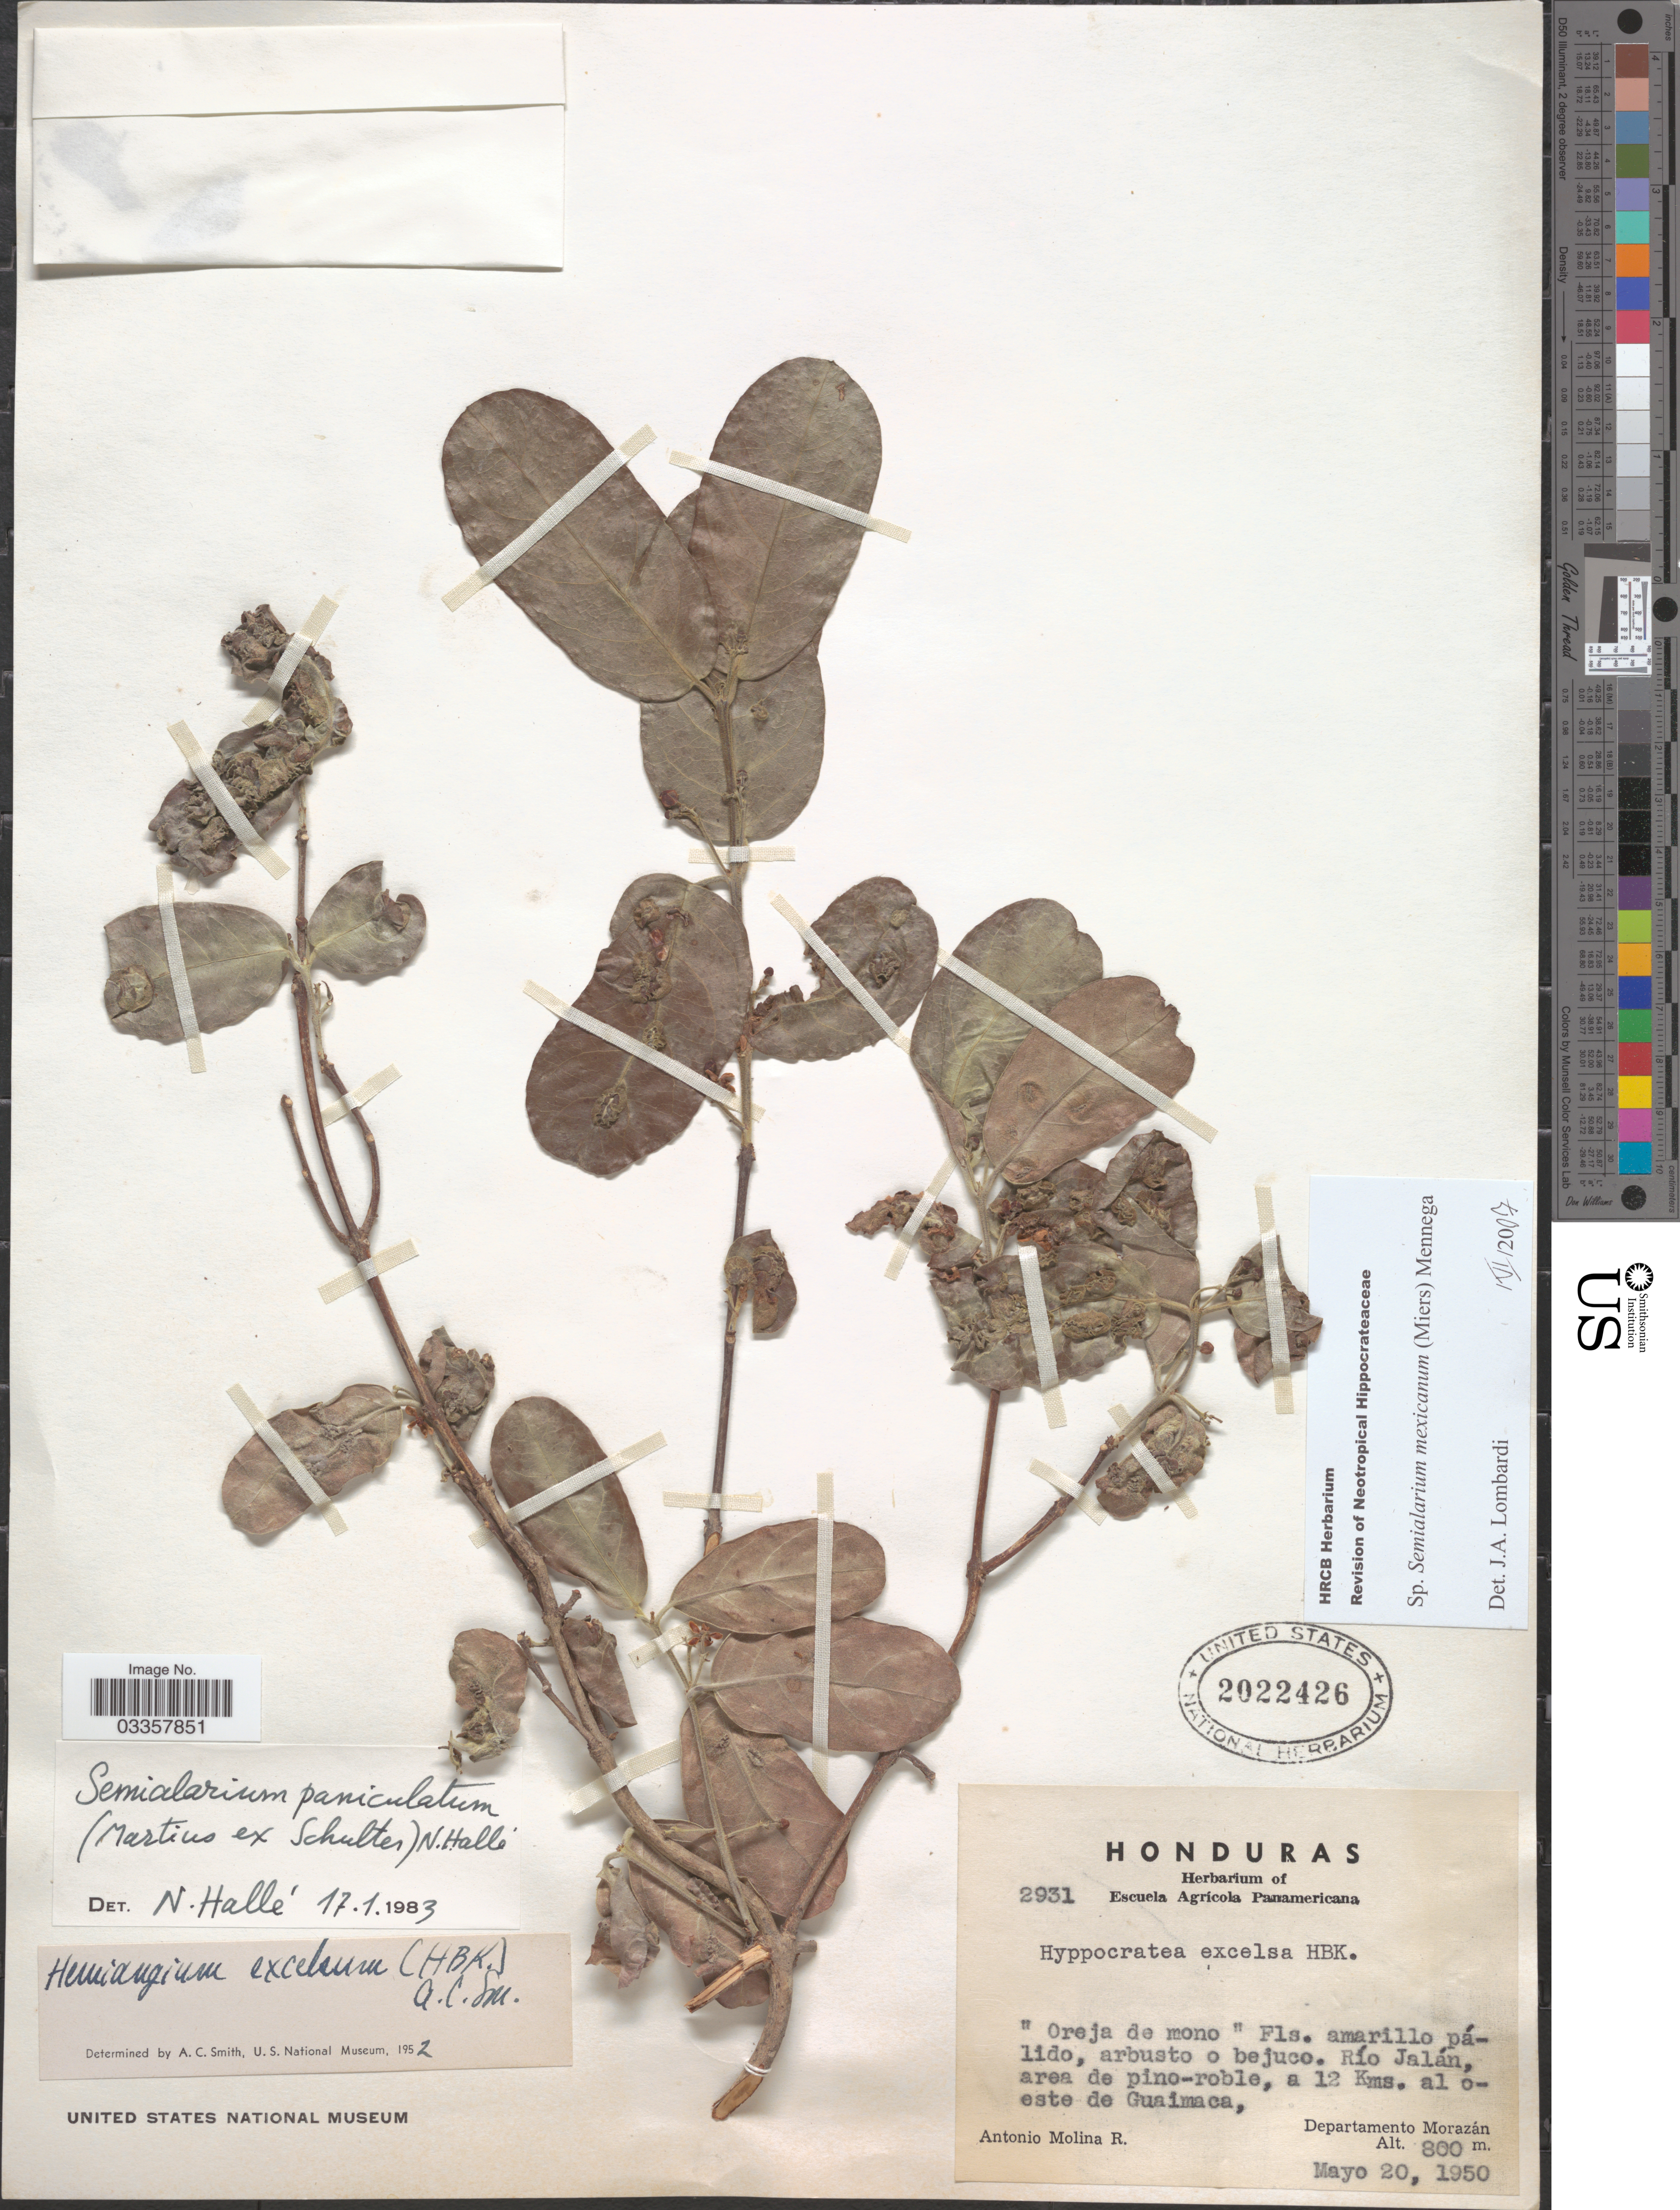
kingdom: Plantae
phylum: Tracheophyta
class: Magnoliopsida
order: Celastrales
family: Celastraceae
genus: Semialarium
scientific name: Semialarium mexicanum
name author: (Miers) Mennega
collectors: A. Molina R.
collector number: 2931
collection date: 1950-05-20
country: Honduras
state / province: Fco. Morazán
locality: Río Jalán, area de pino-roble, a 12 Kms. al oeste de Guaimaca, Departamento Morazán.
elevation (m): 800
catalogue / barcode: US 2022426